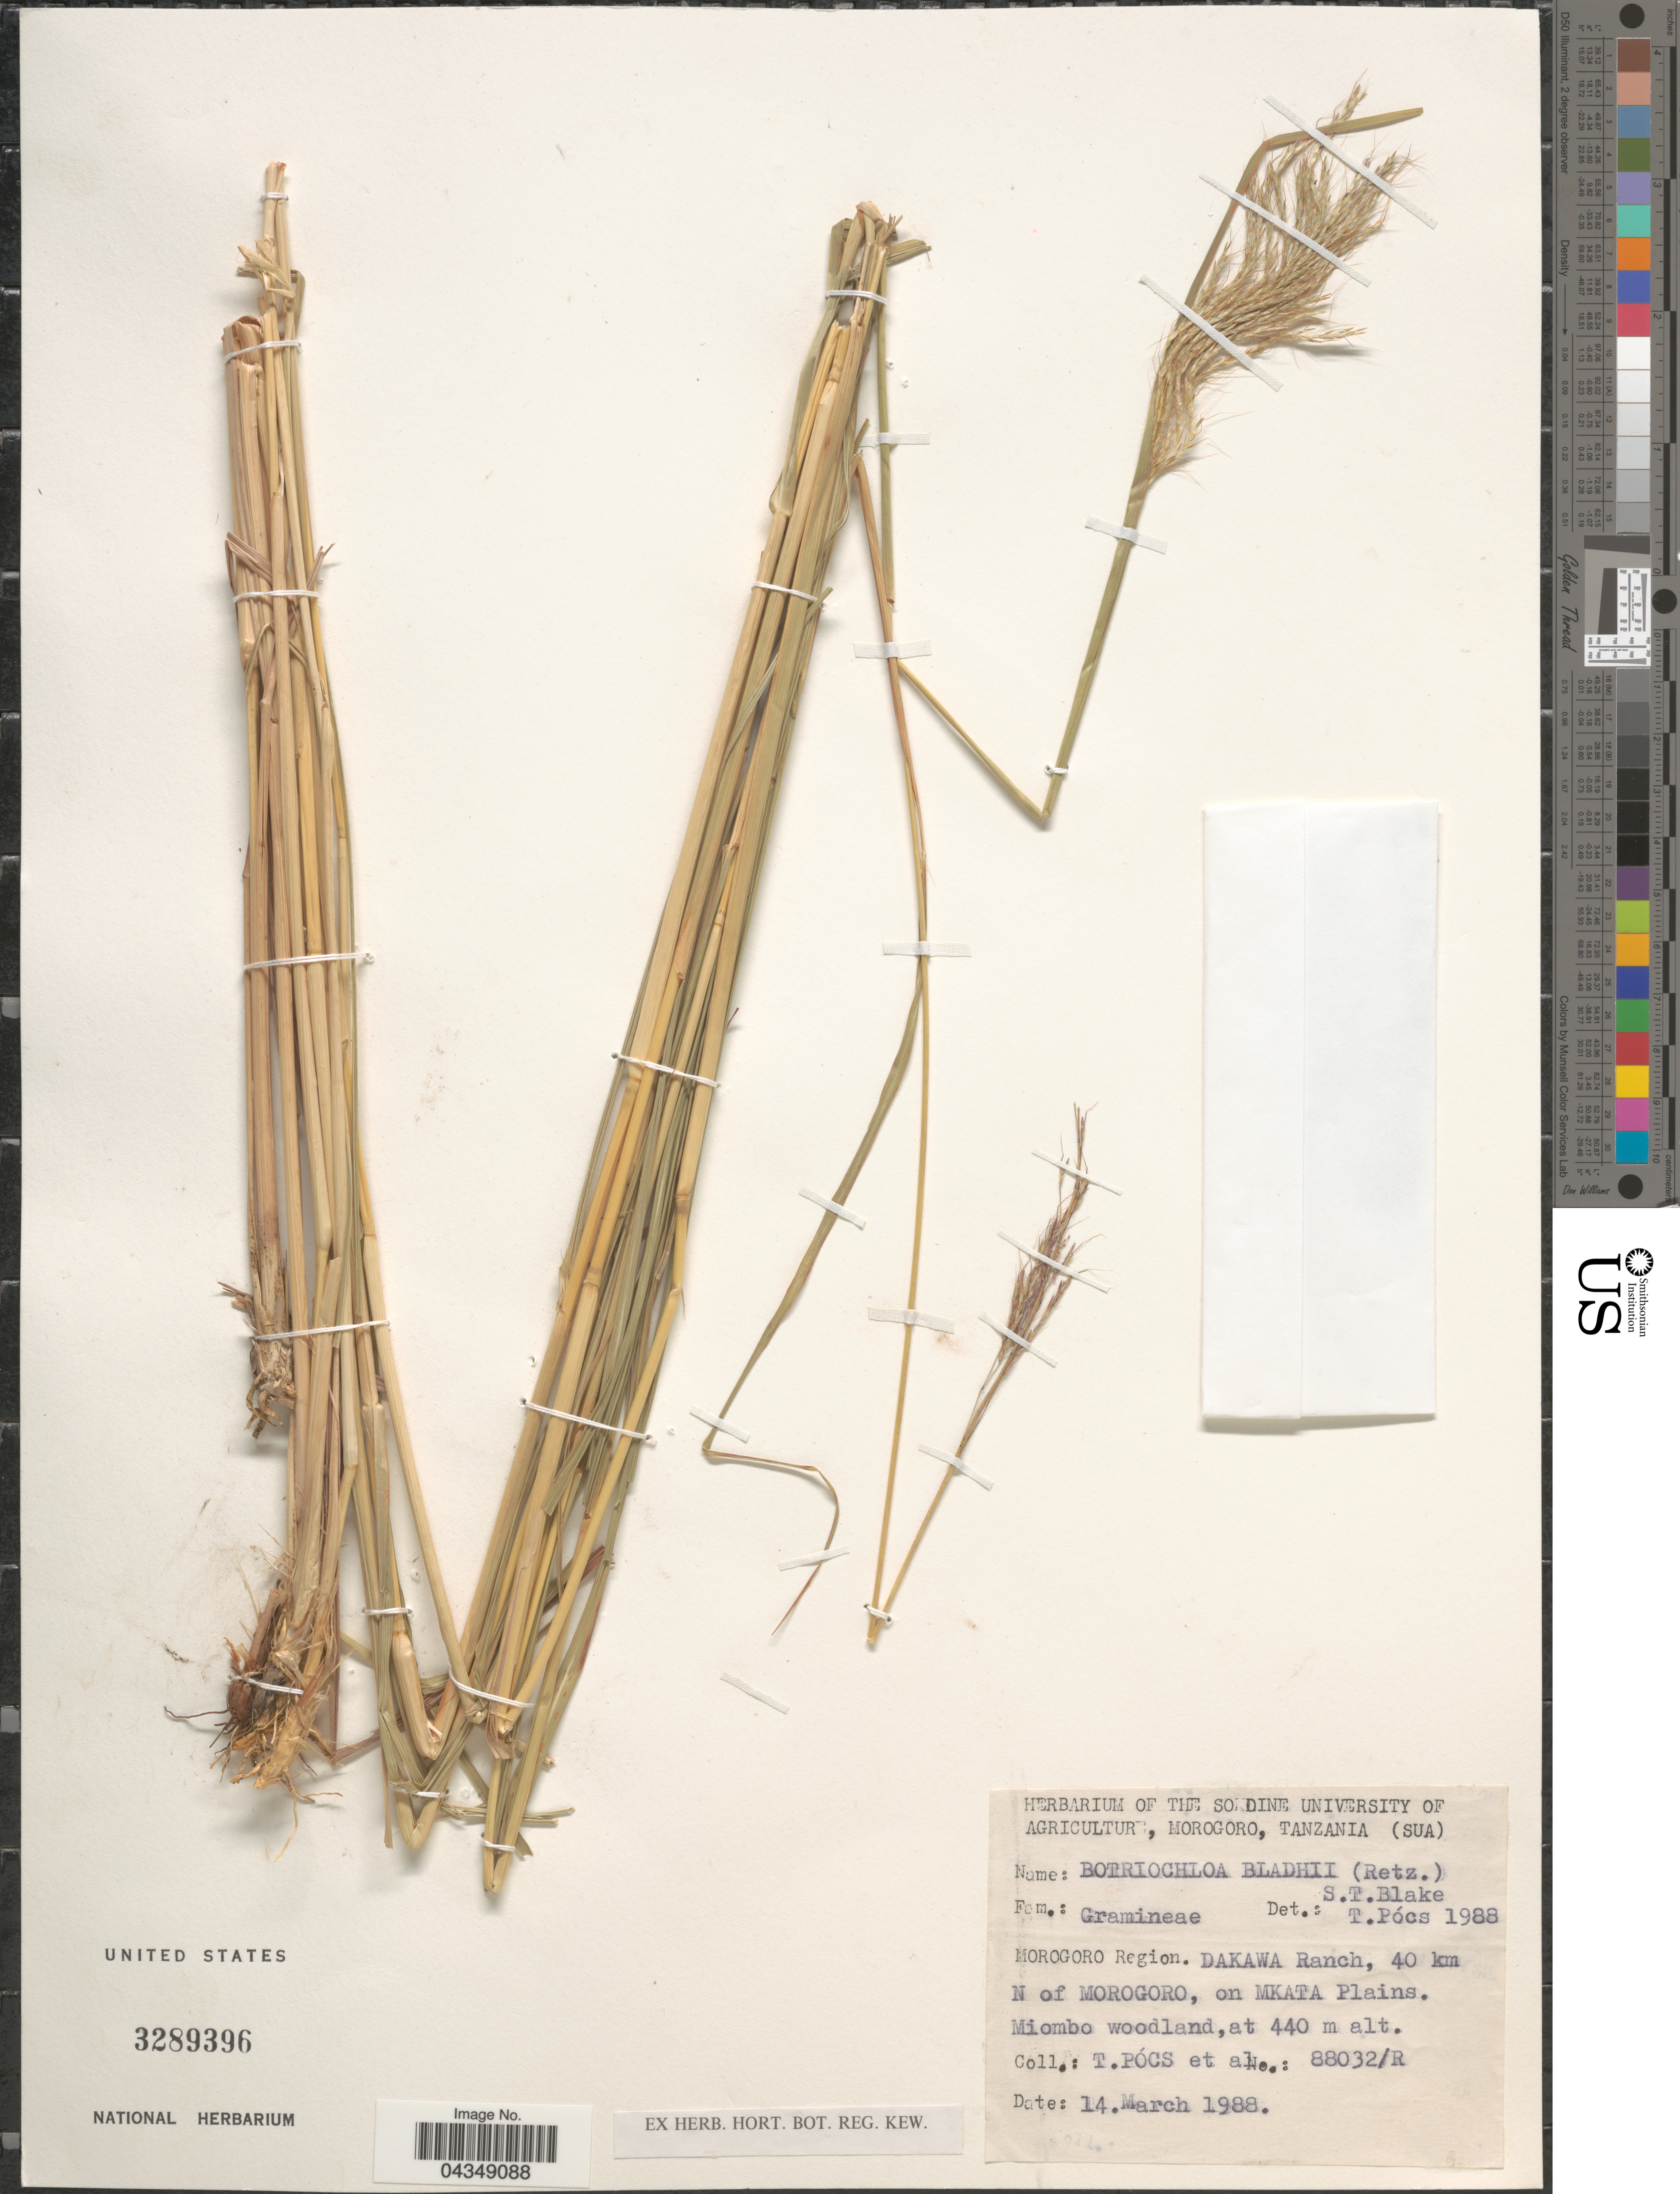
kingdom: Plantae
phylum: Tracheophyta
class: Liliopsida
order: Poales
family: Poaceae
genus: Bothriochloa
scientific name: Bothriochloa bladhii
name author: (Retz.) S.T. Blake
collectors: T. Pocs & et al.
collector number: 88032/R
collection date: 1988-03-14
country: Tanzania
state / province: Morogoro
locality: Morogoro Region. Dakawa Ranch, 40 km N of Morogoro, on Mkata Plains. Miombo woodland.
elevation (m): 440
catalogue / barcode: US 3289396